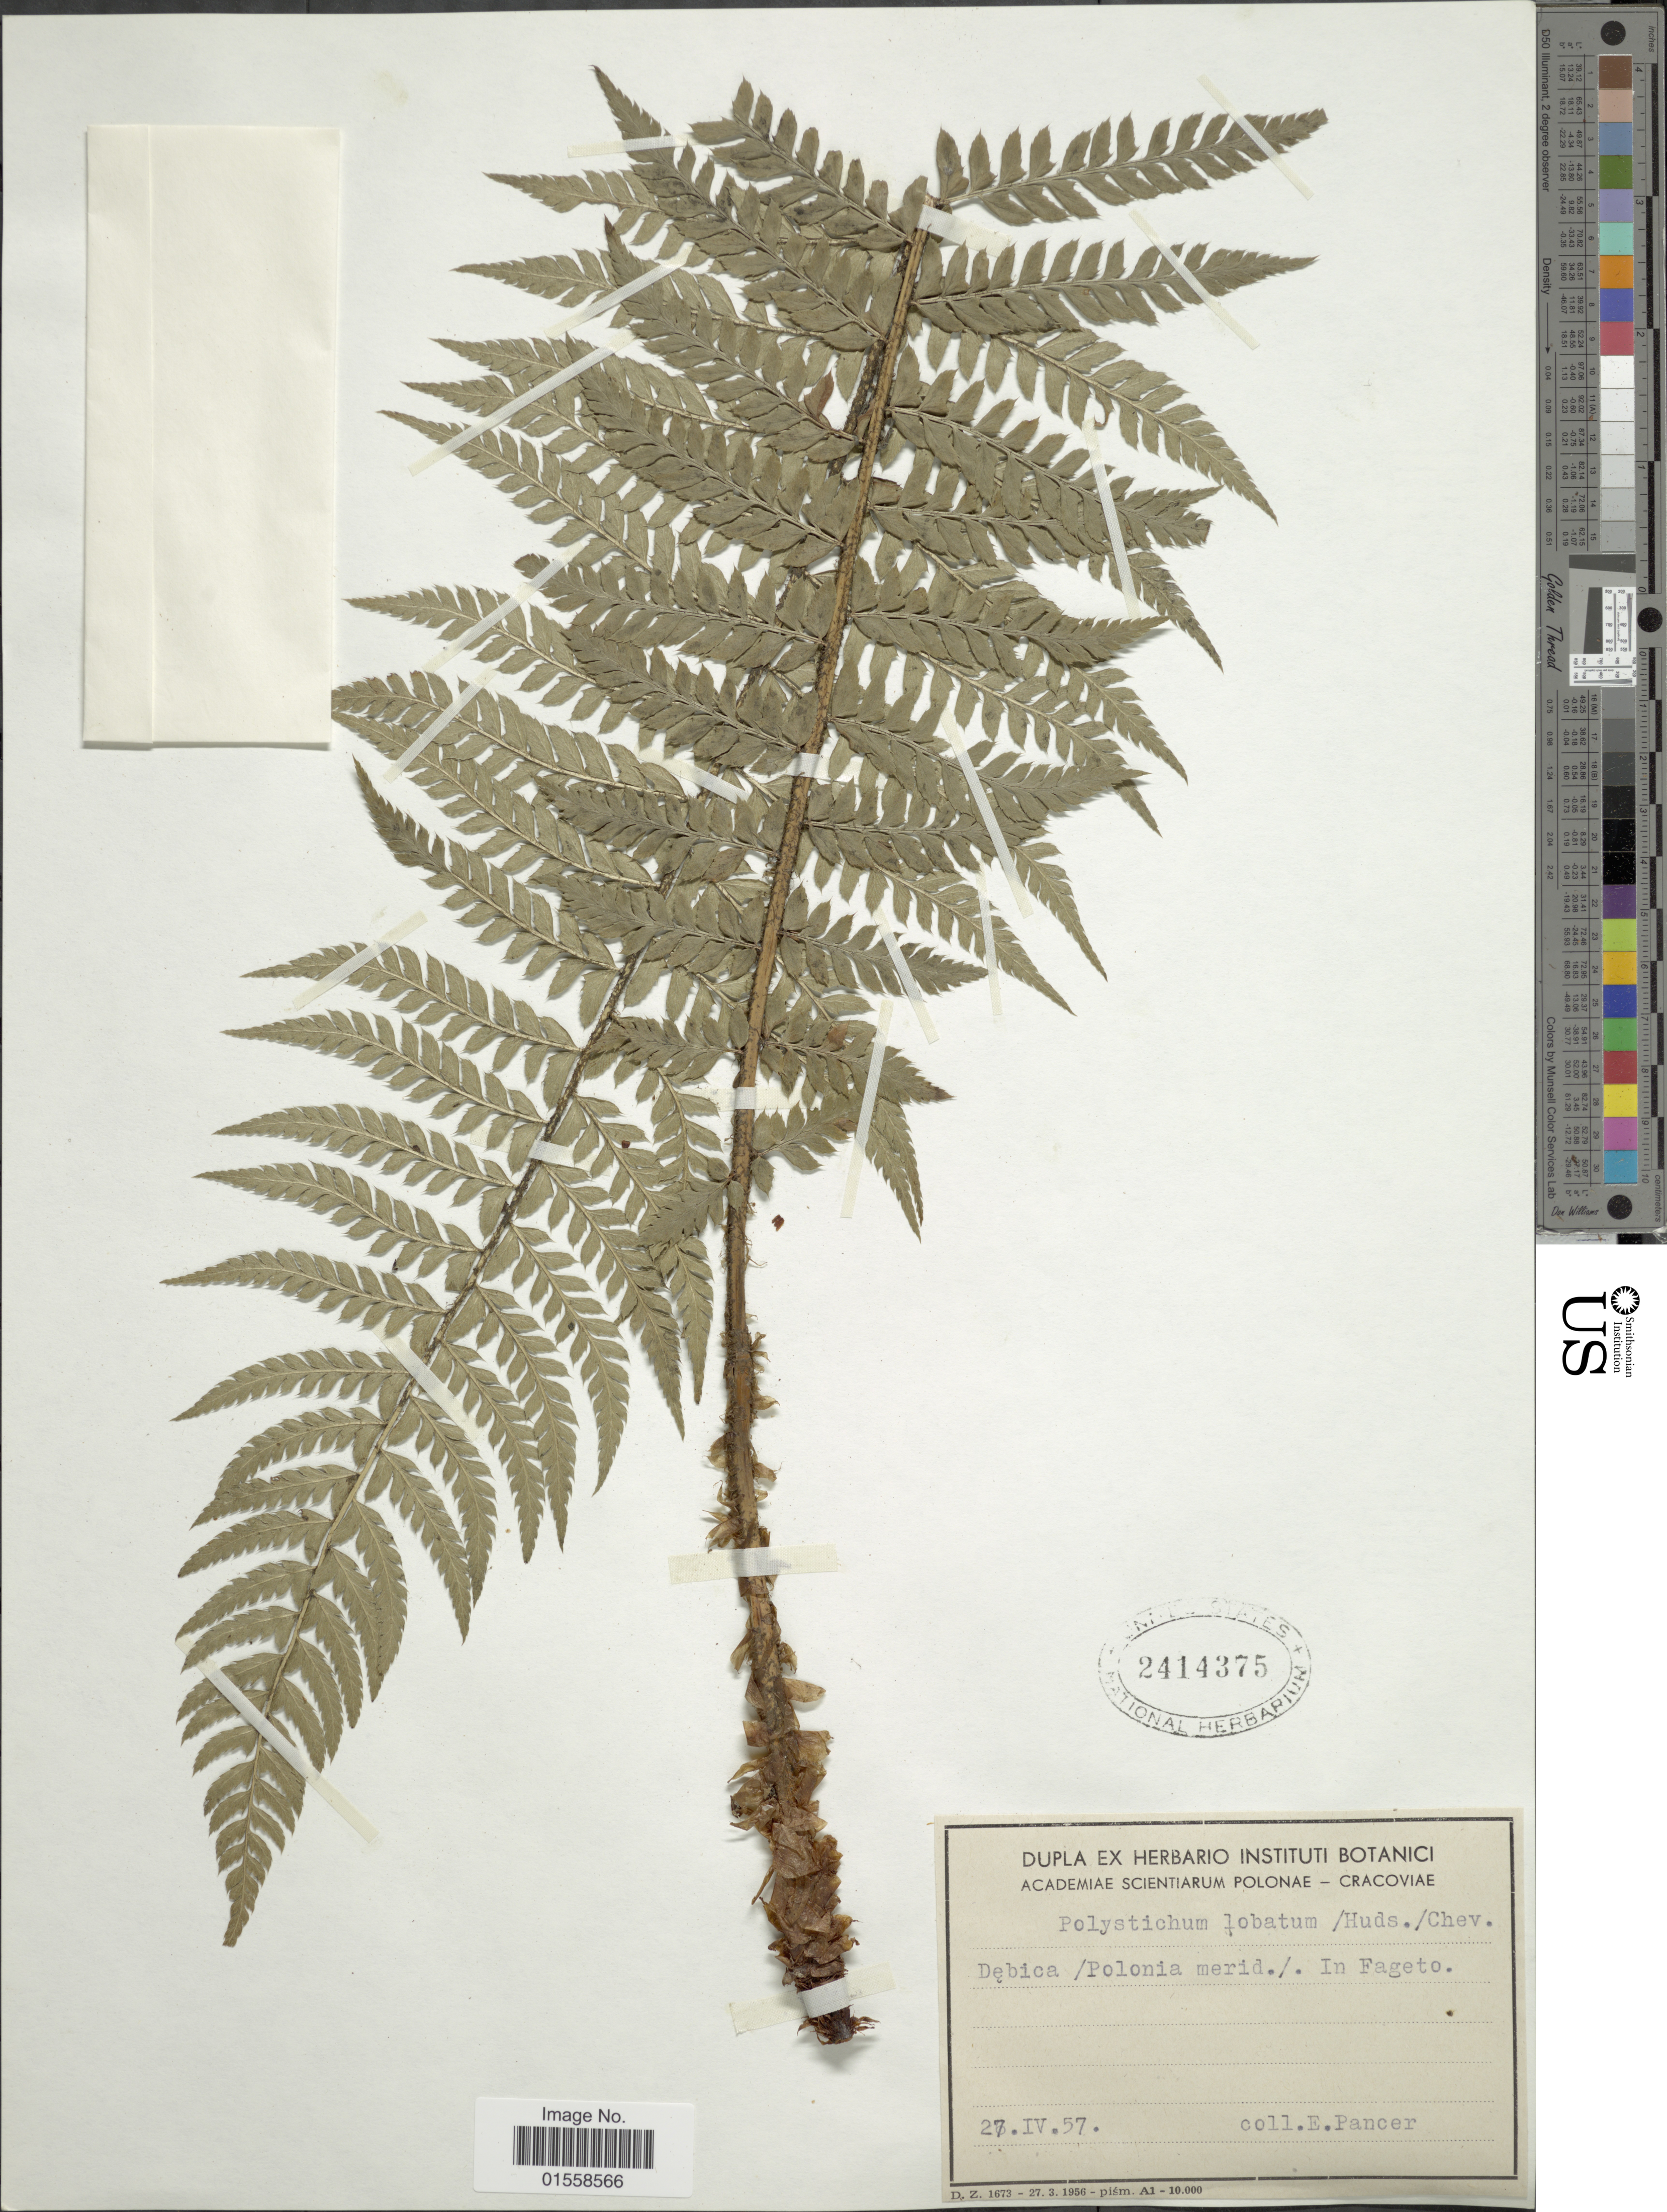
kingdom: Plantae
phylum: Tracheophyta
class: Polypodiopsida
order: Polypodiales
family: Dryopteridaceae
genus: Polystichum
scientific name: Polystichum aculeatum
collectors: E. Pancer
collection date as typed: Transcribed d/m/y: 27/4/57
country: Poland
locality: Debica/Polonia merid./ In Fageto.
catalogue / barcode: US 2414375